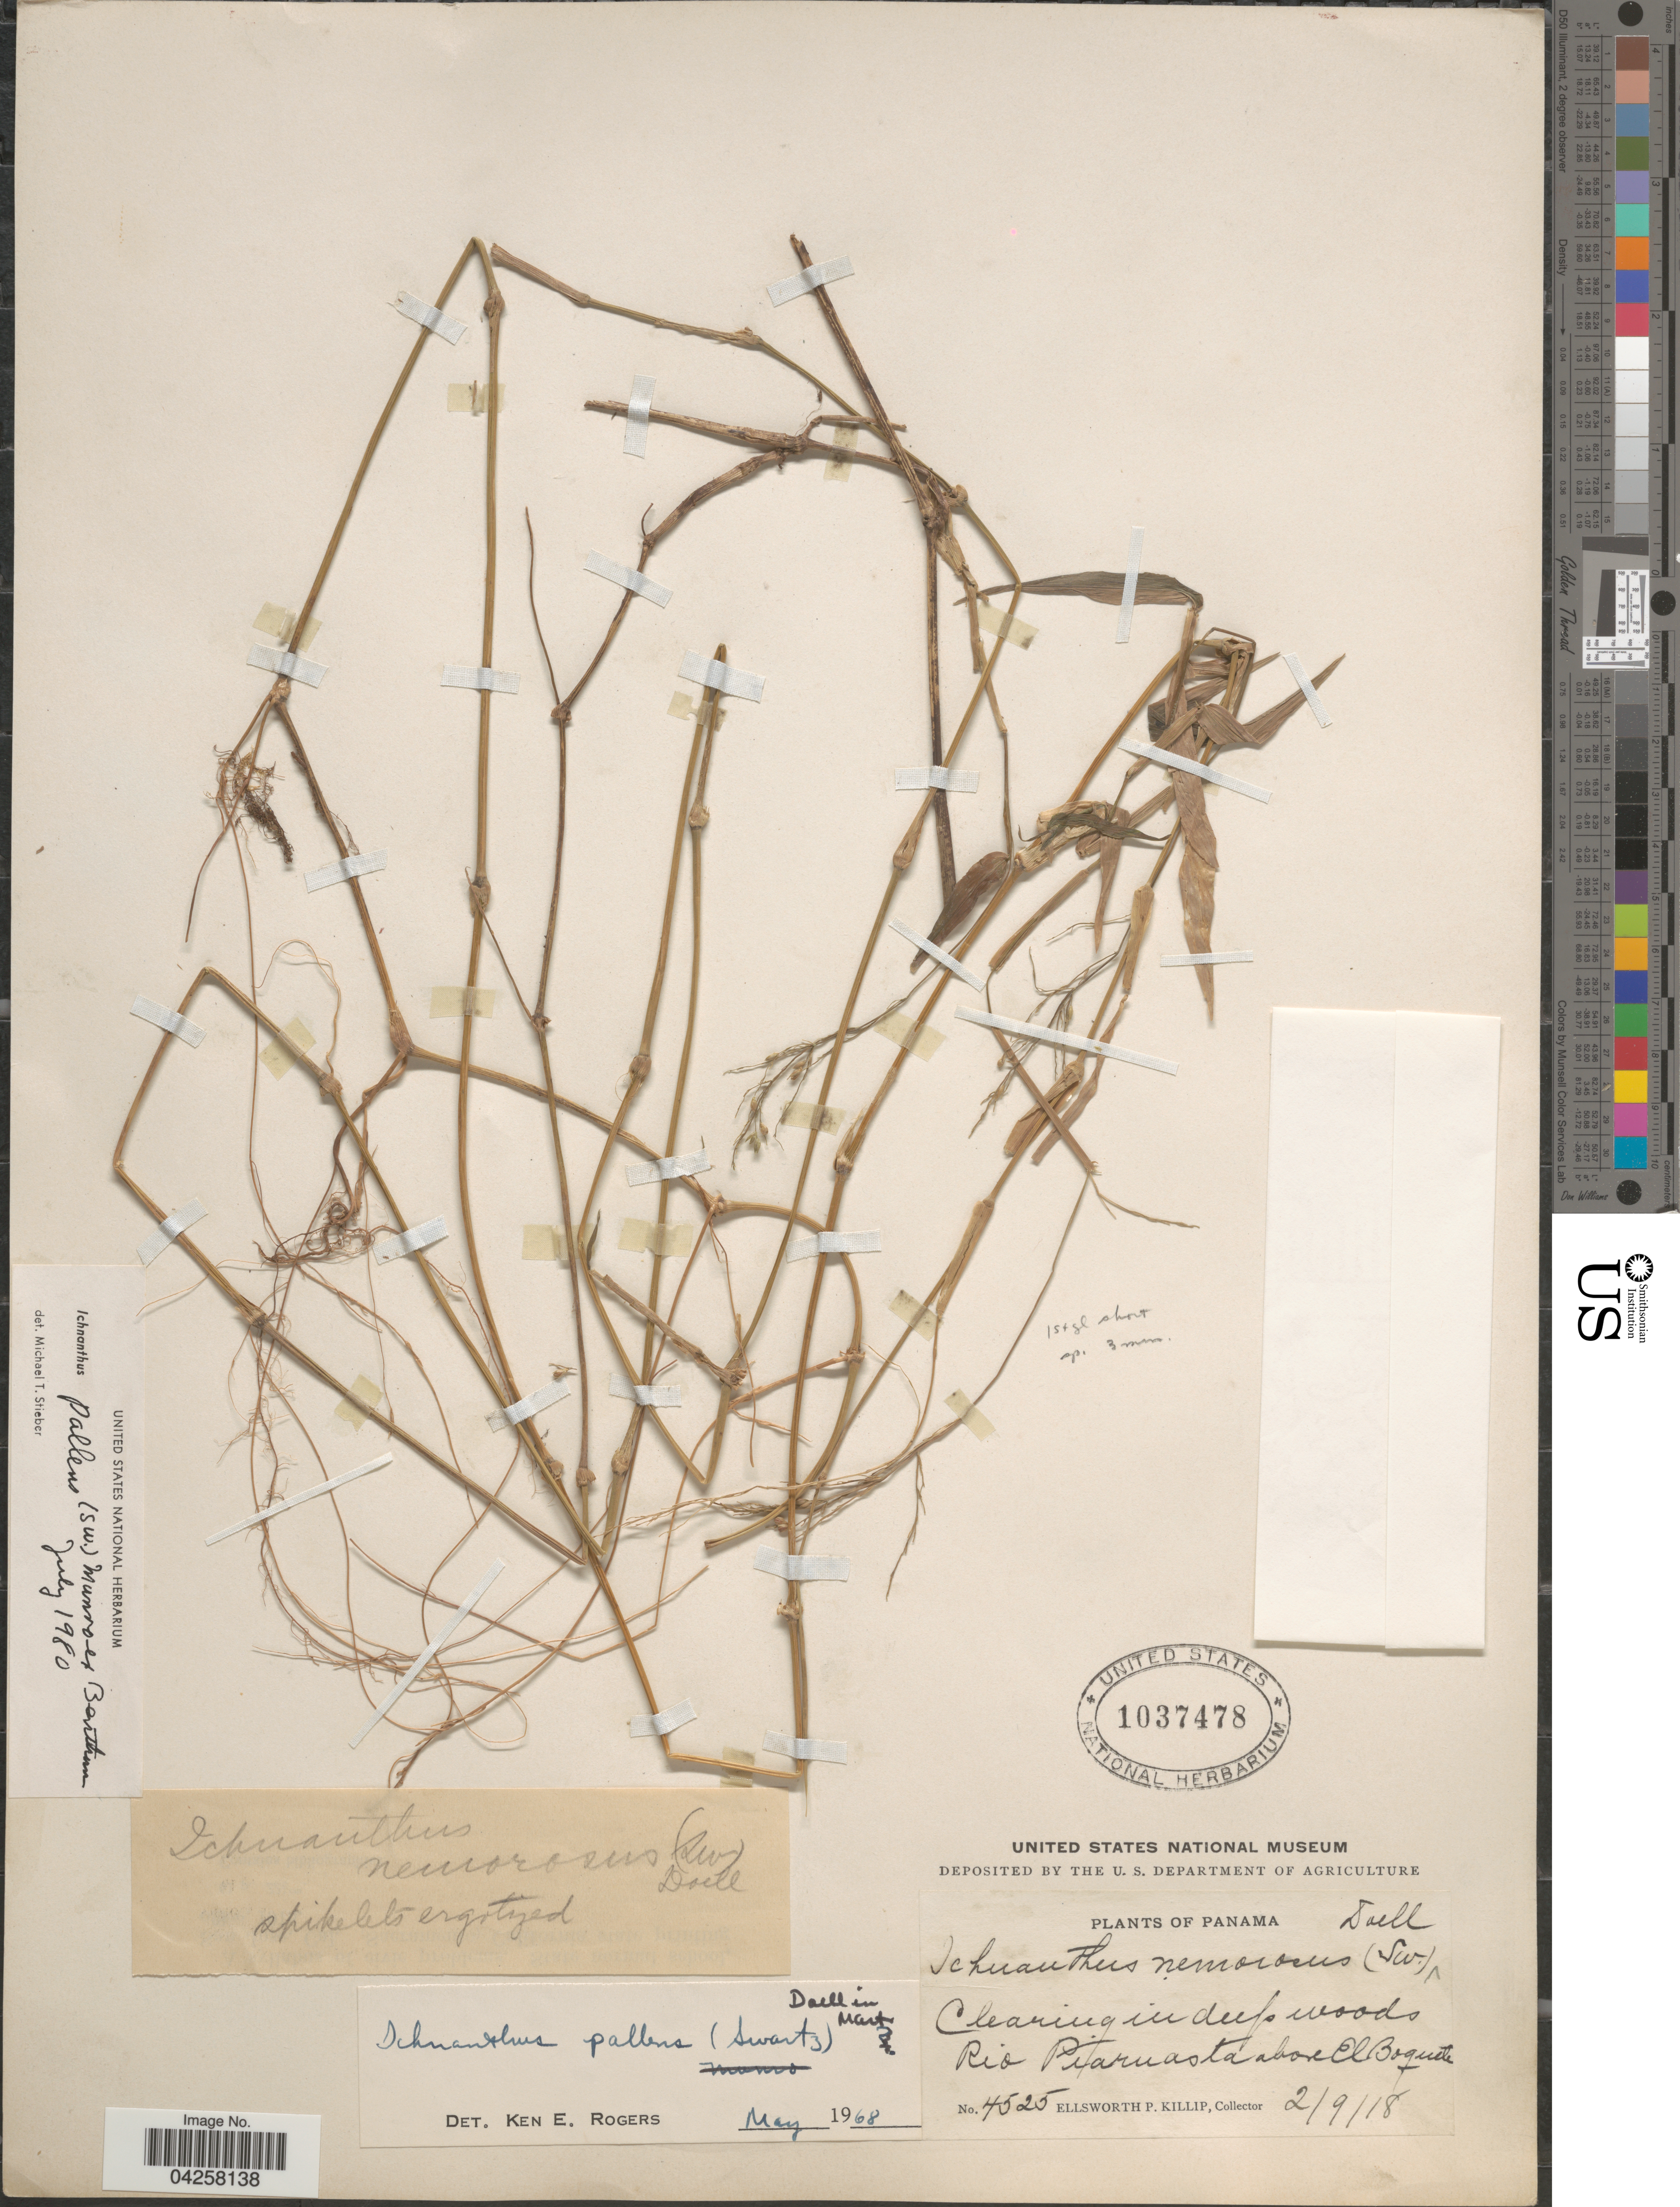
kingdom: Plantae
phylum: Tracheophyta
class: Liliopsida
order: Poales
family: Poaceae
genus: Ichnanthus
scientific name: Ichnanthus pallens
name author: (Sw.) Munro ex Benth.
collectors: E. P. Killip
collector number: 4525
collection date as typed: Transcribed d/m/y: 2/9/18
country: Panama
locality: Clearing in deep woods Rio Piaruata above El Boquete.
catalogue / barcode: US 1037478